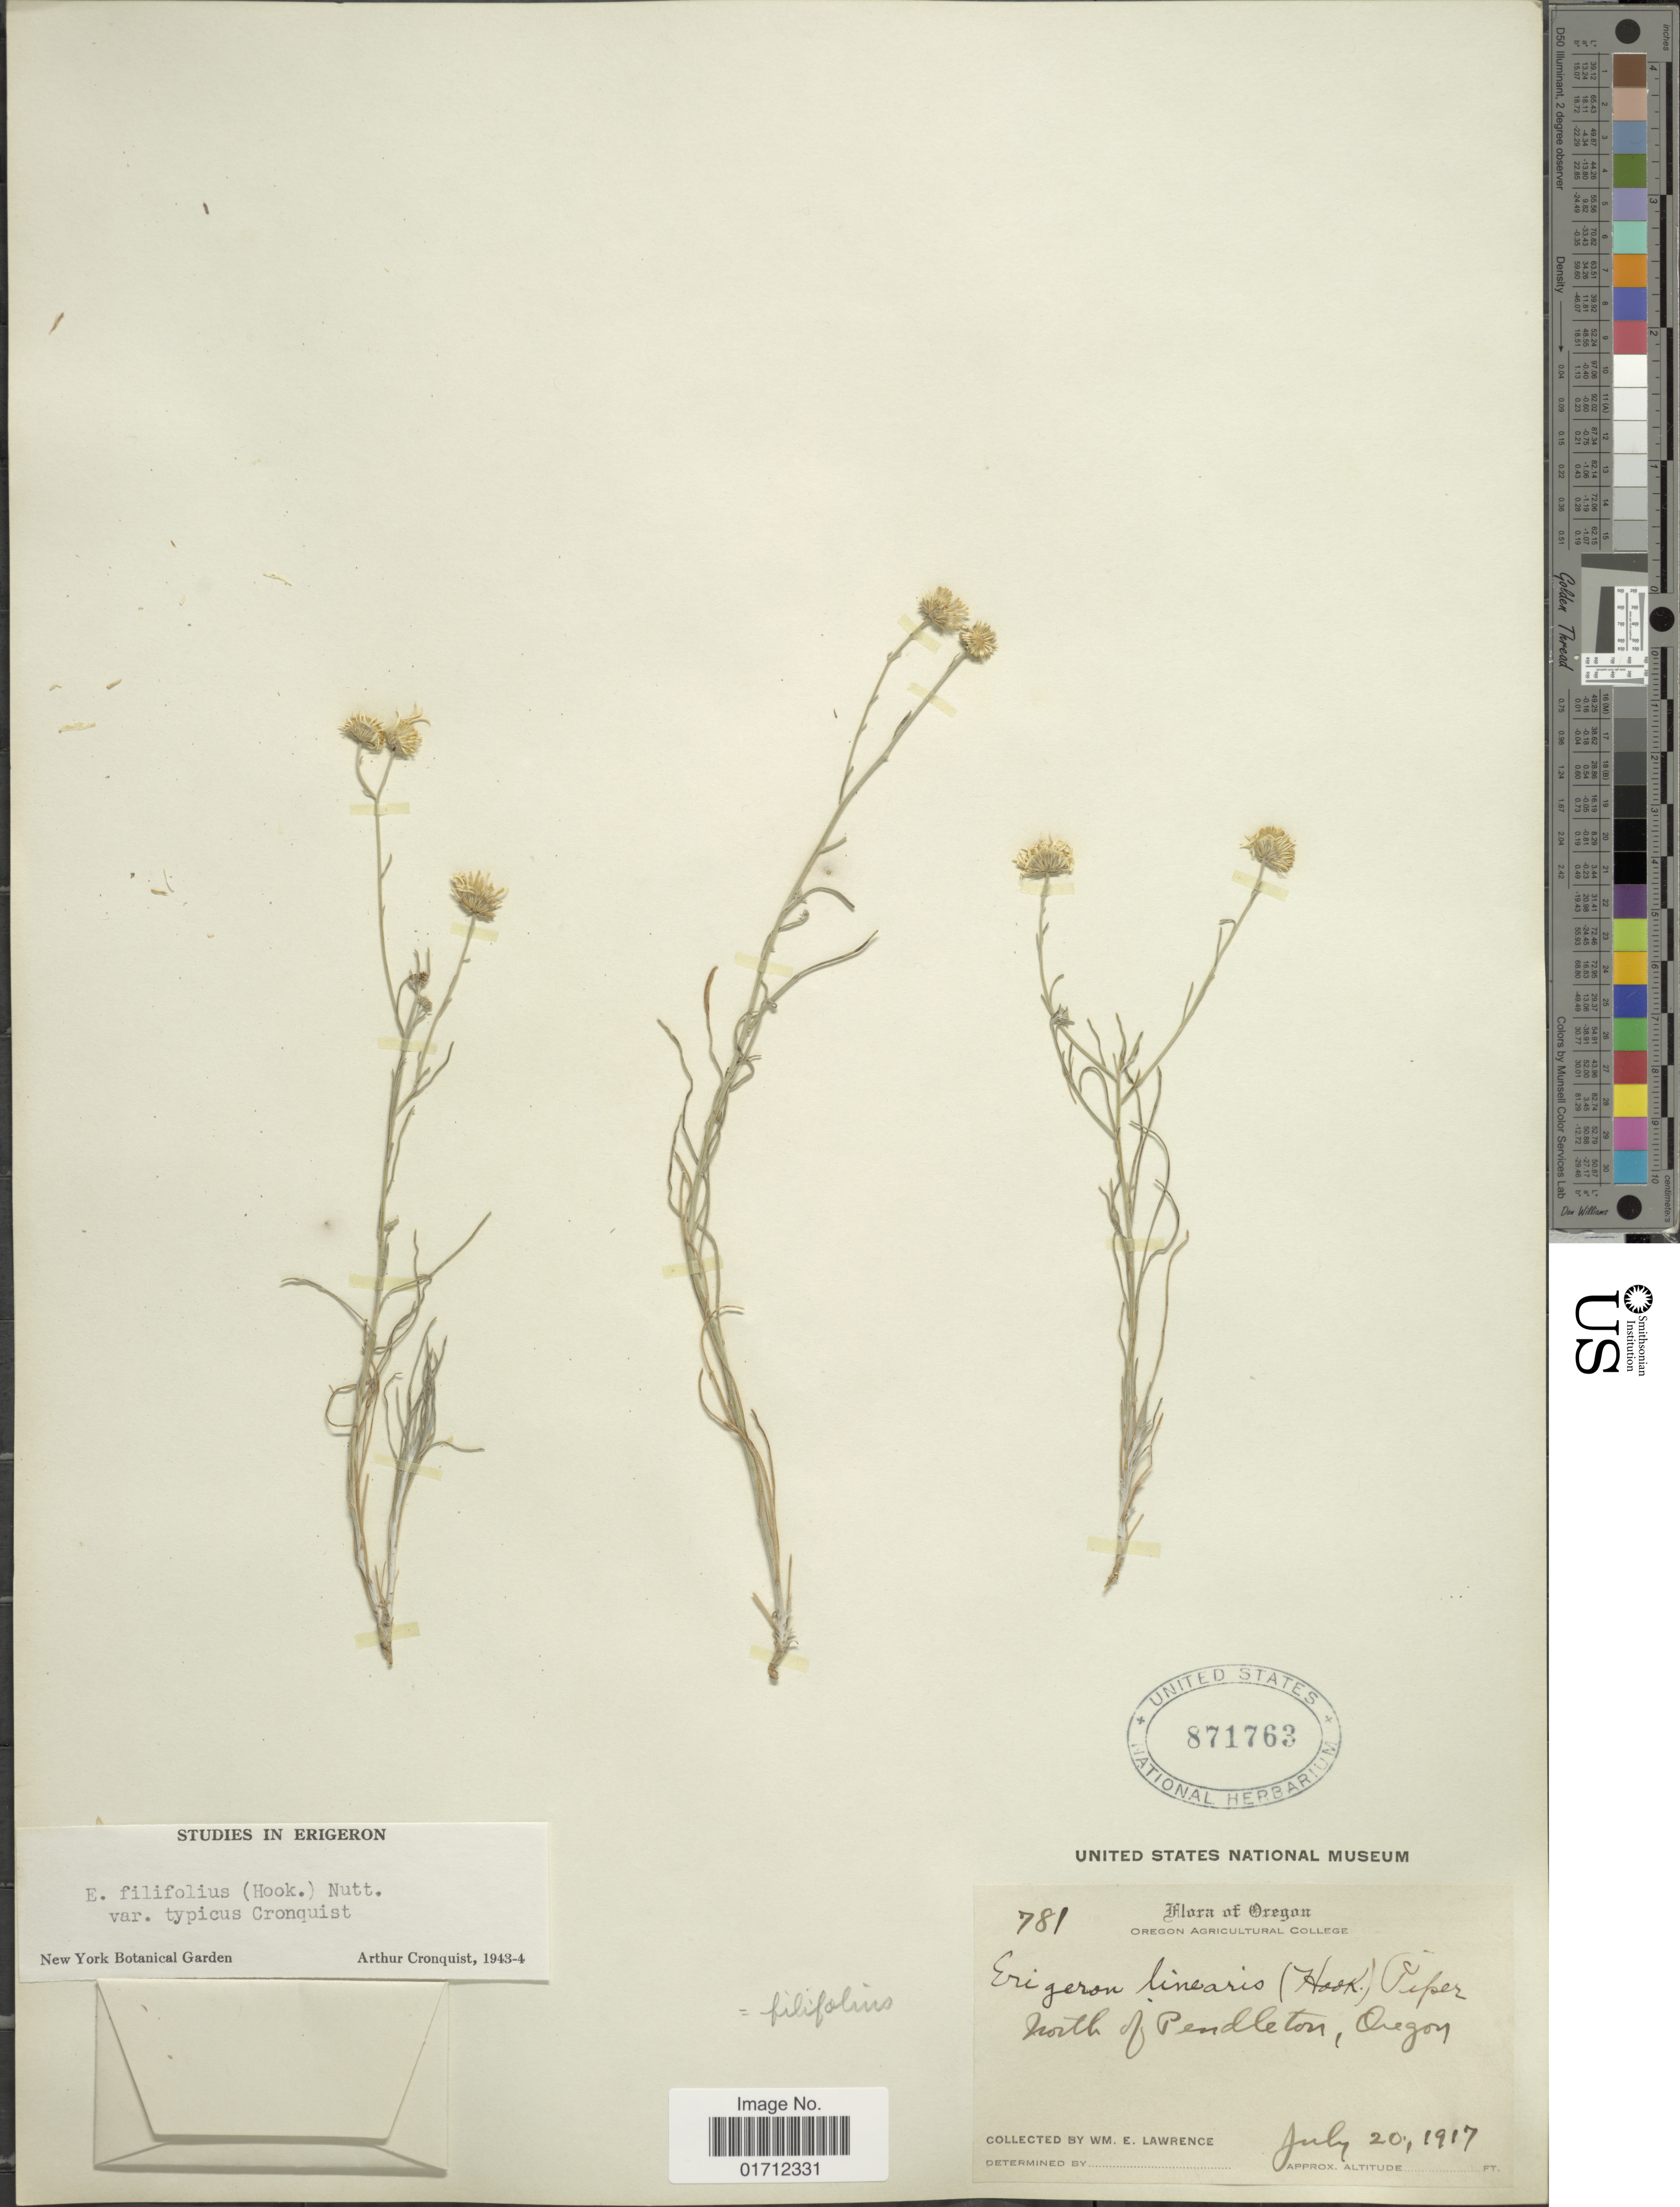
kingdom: Plantae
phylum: Tracheophyta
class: Magnoliopsida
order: Asterales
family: Asteraceae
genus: Erigeron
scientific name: Erigeron filifolius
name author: (Hook.) Nutt.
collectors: W. Lawrence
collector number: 781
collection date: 1917-07-20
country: United States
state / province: Oregon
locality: North of Pendleton.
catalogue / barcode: US 871763